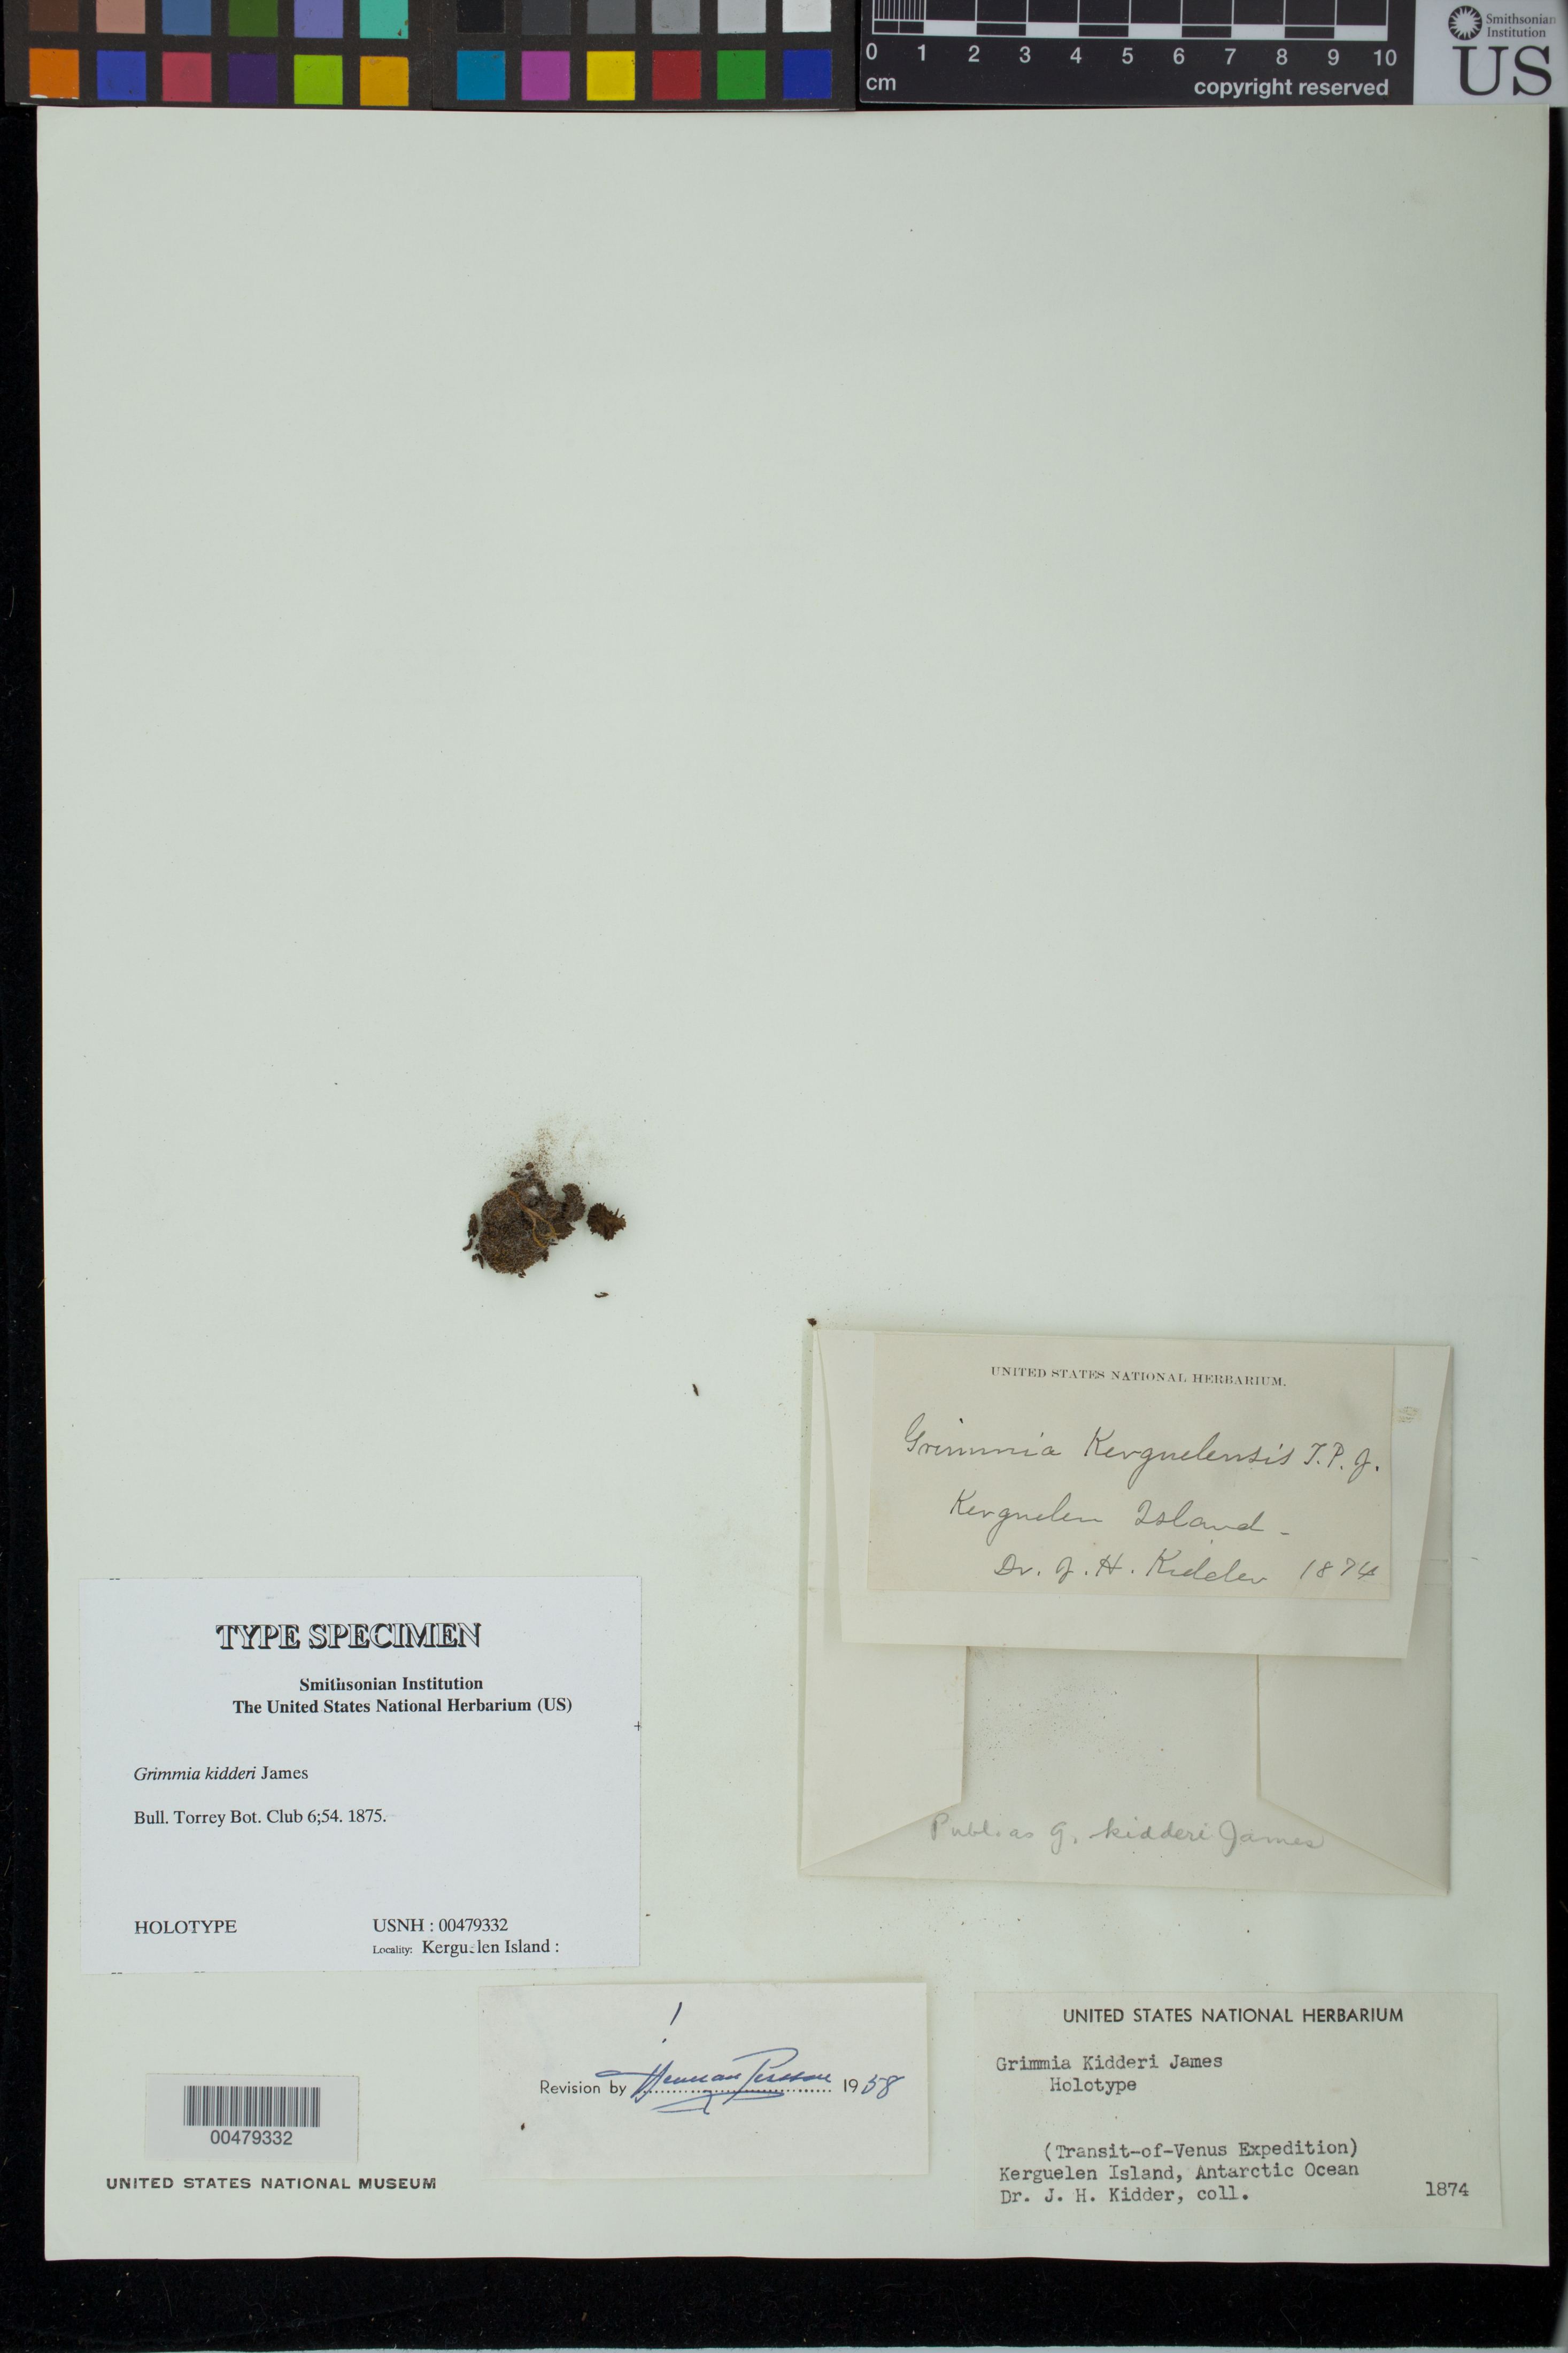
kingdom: Plantae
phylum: Bryophyta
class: Bryopsida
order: Grimmiales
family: Grimmiaceae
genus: Grimmia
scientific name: Grimmia kidderi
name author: James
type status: Holotype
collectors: J. Kidder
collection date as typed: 1874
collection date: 1874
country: French Southern Territories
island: Kerguelen